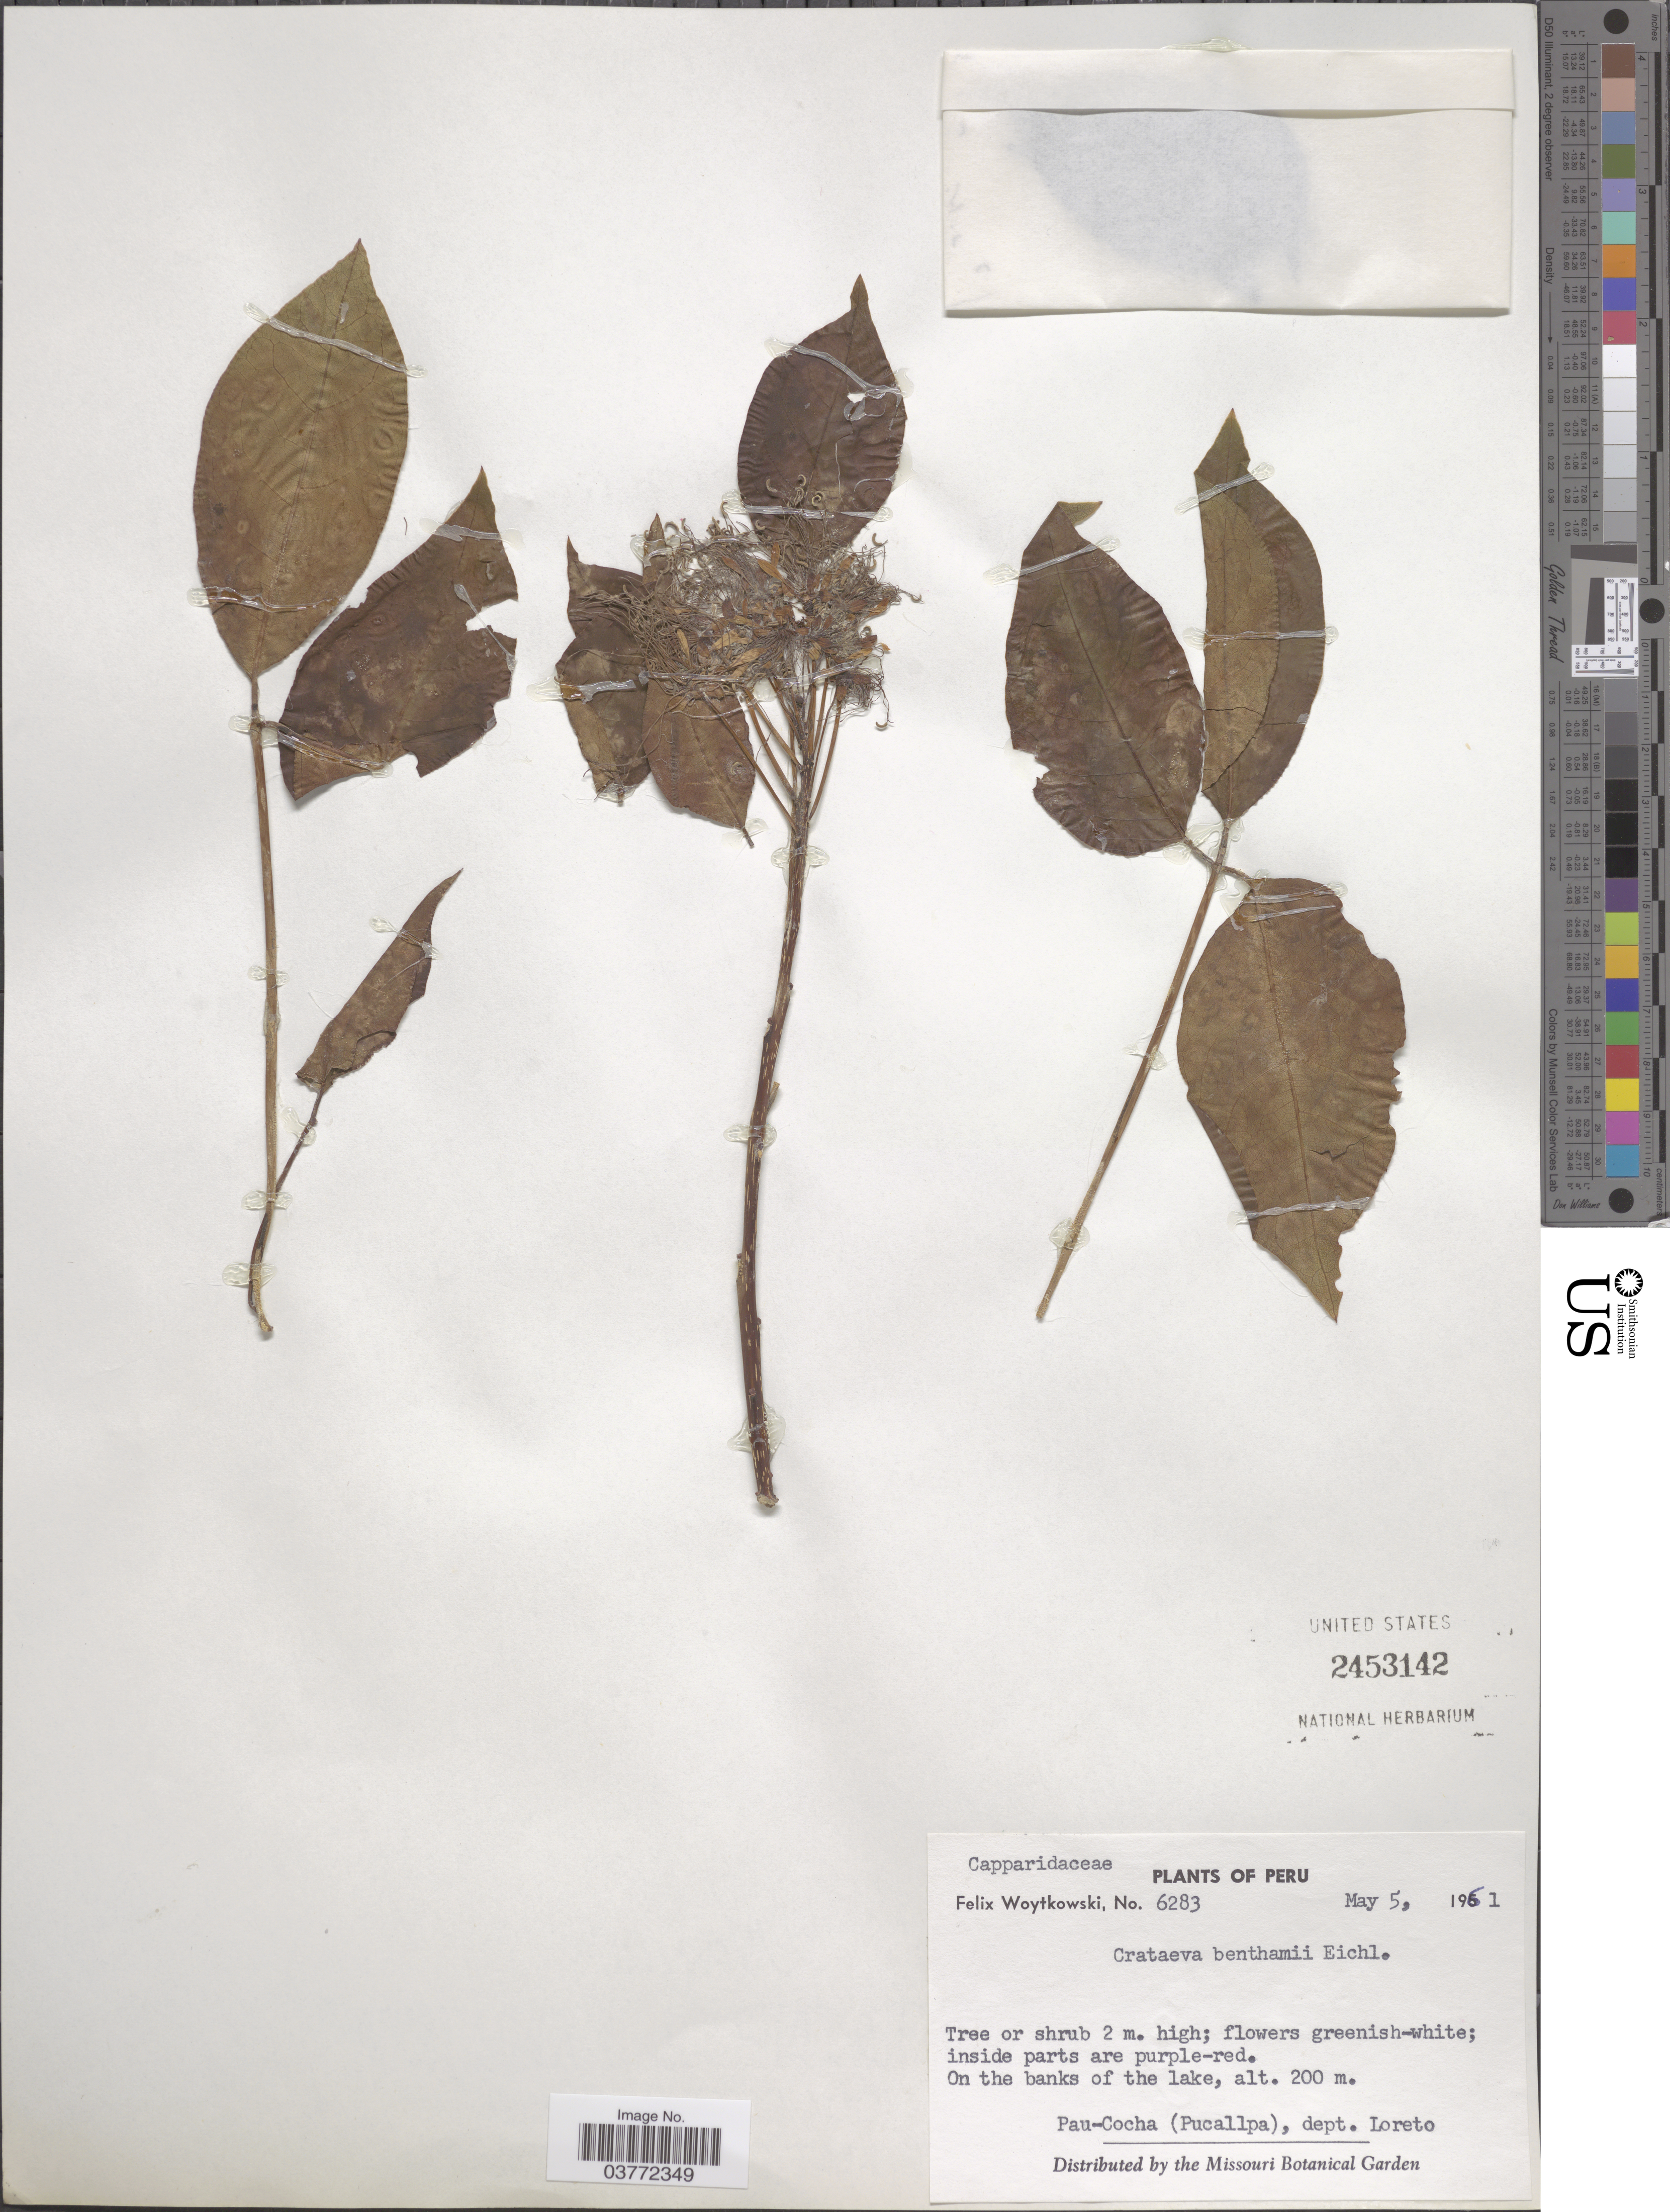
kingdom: Plantae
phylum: Tracheophyta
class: Magnoliopsida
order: Brassicales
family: Capparaceae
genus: Crateva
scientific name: Crateva tapia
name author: L.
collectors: F. Woytkowski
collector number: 6283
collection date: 1961-05-05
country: Peru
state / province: Loreto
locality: On the banks of the lake. Pau-Cocha (Pucallpa), dept. Loreto.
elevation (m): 200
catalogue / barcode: US 2453142